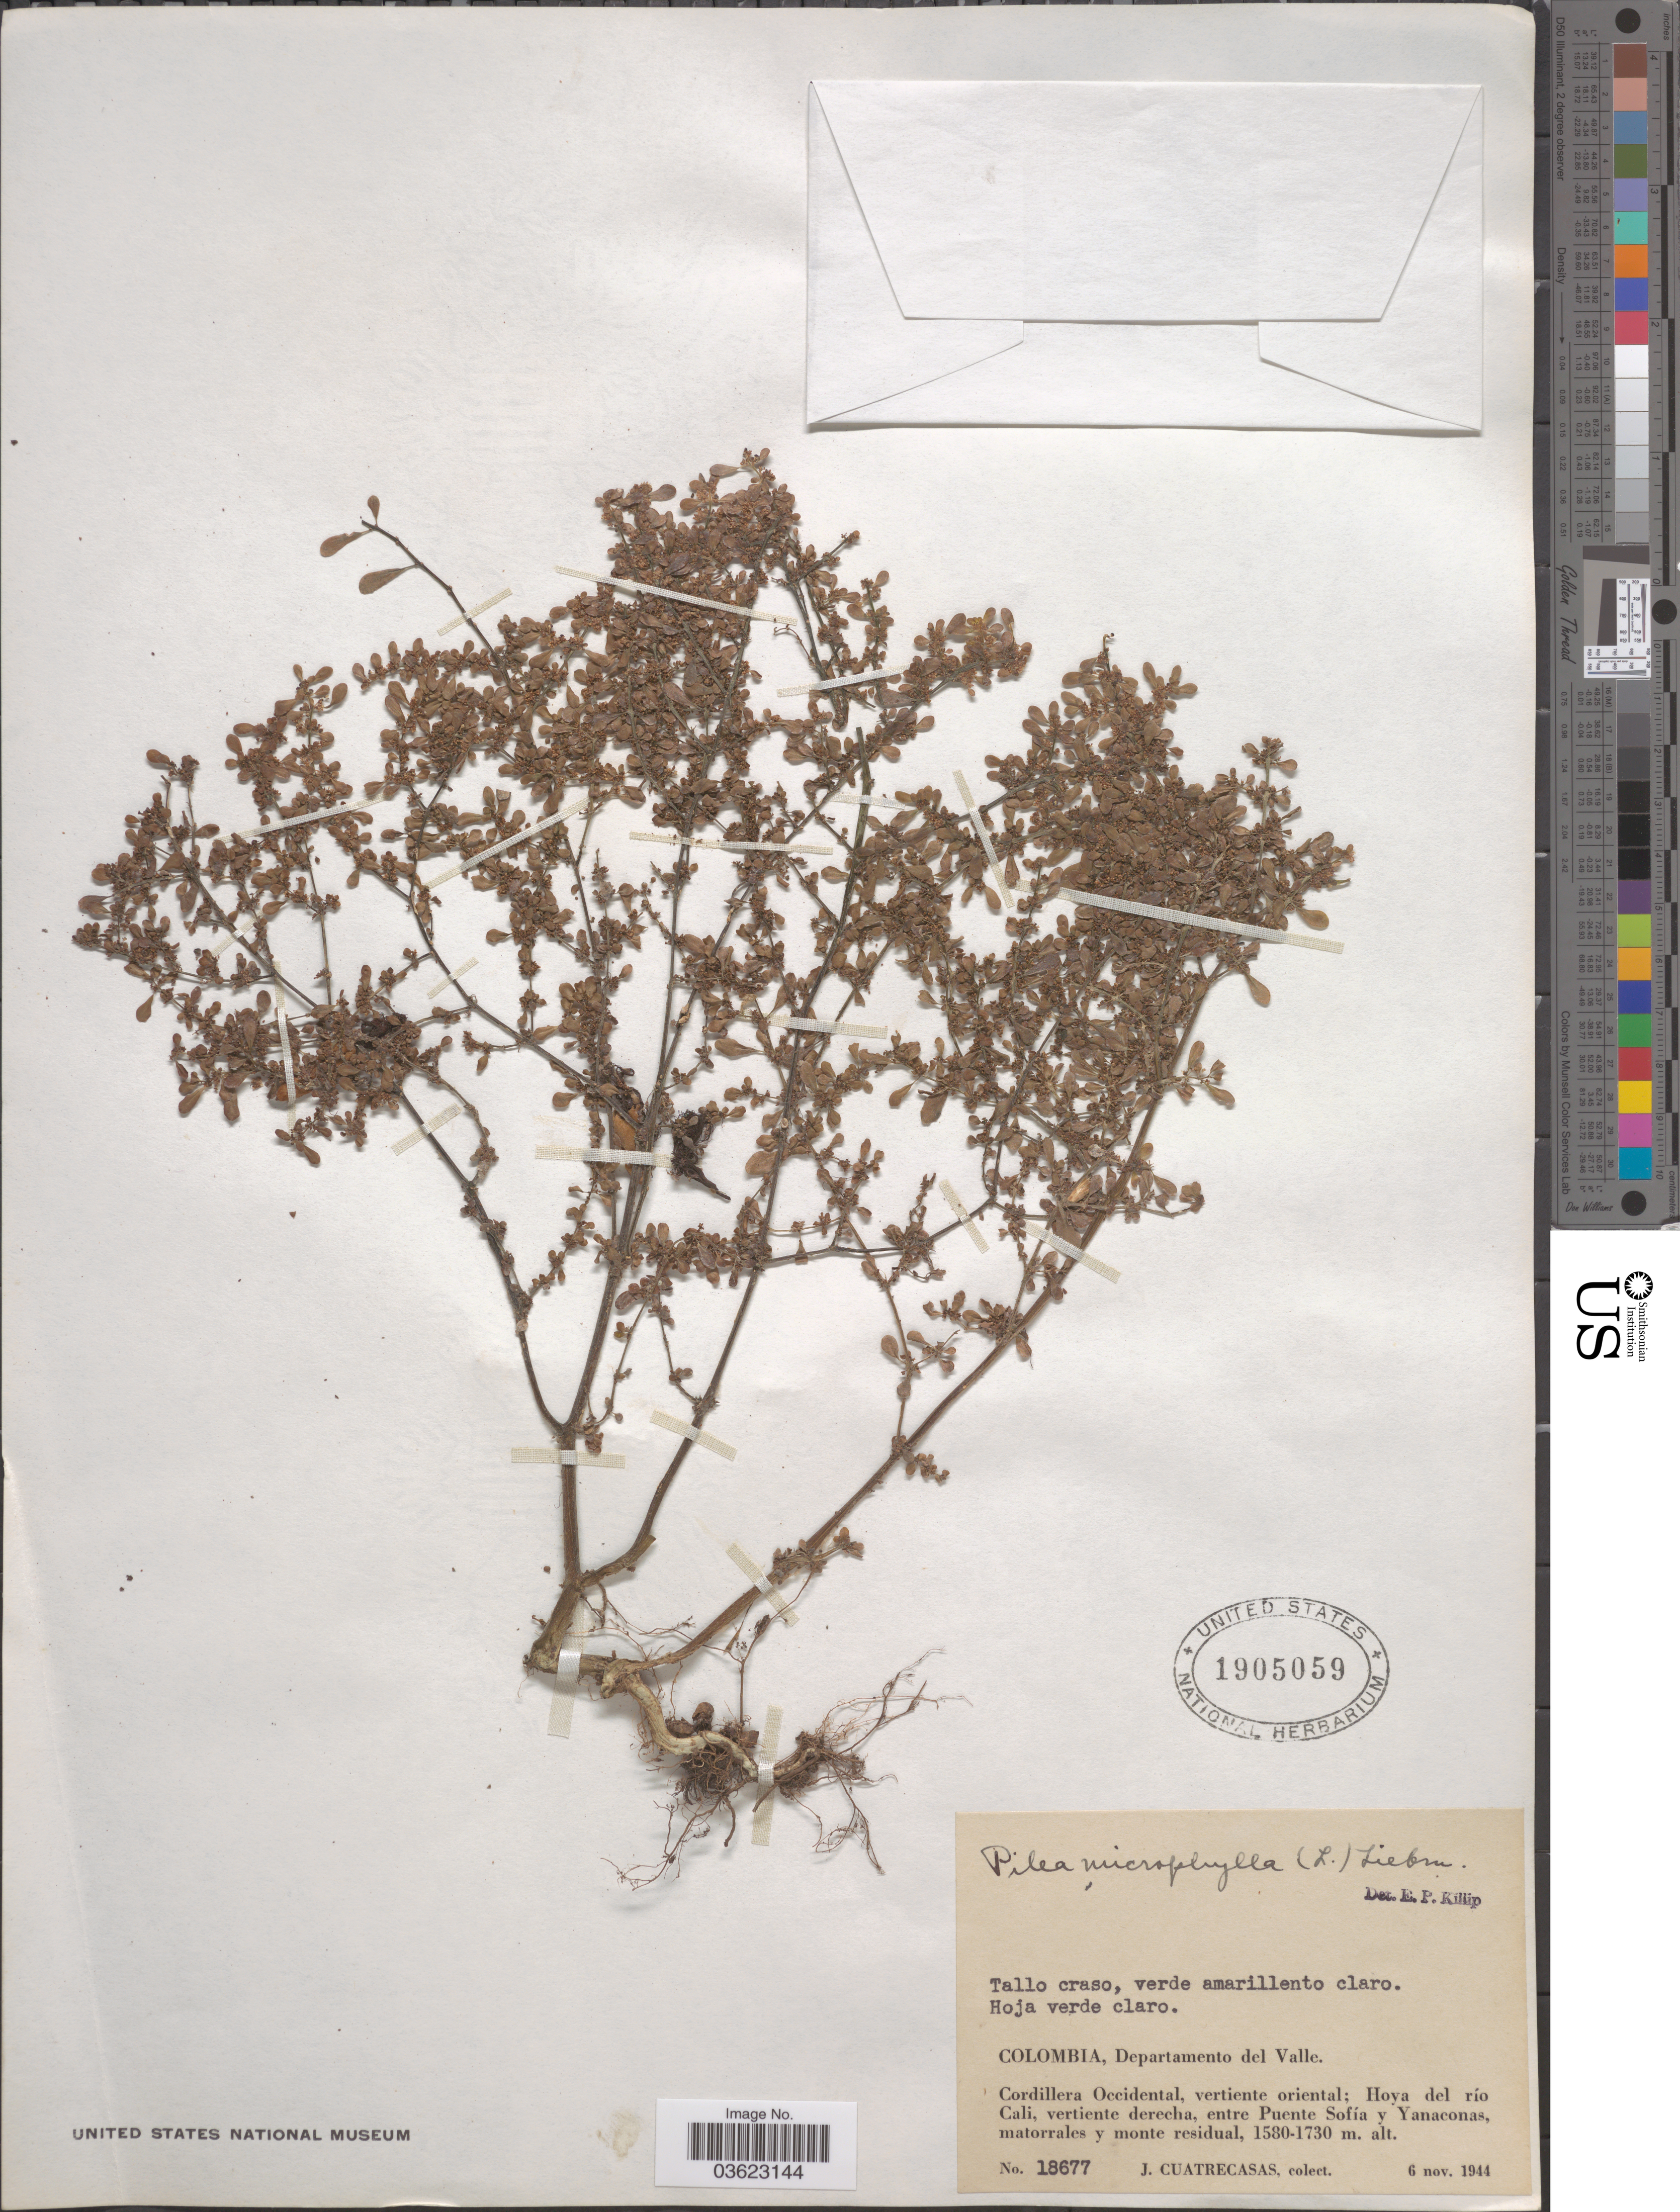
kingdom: Plantae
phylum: Tracheophyta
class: Magnoliopsida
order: Rosales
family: Urticaceae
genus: Pilea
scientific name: Pilea microphylla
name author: (L.) Liebm.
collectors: J. Cuatrecasas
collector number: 18677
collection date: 1944-11-06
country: Colombia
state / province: Valle del Cauca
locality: Departamento del Valle. Cordillera Occidental, vertiente oriental; Hoya del río Cali, vertiente derecha, entre Puente Sofía y Yanaconas.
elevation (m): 1580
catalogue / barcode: US 1905059